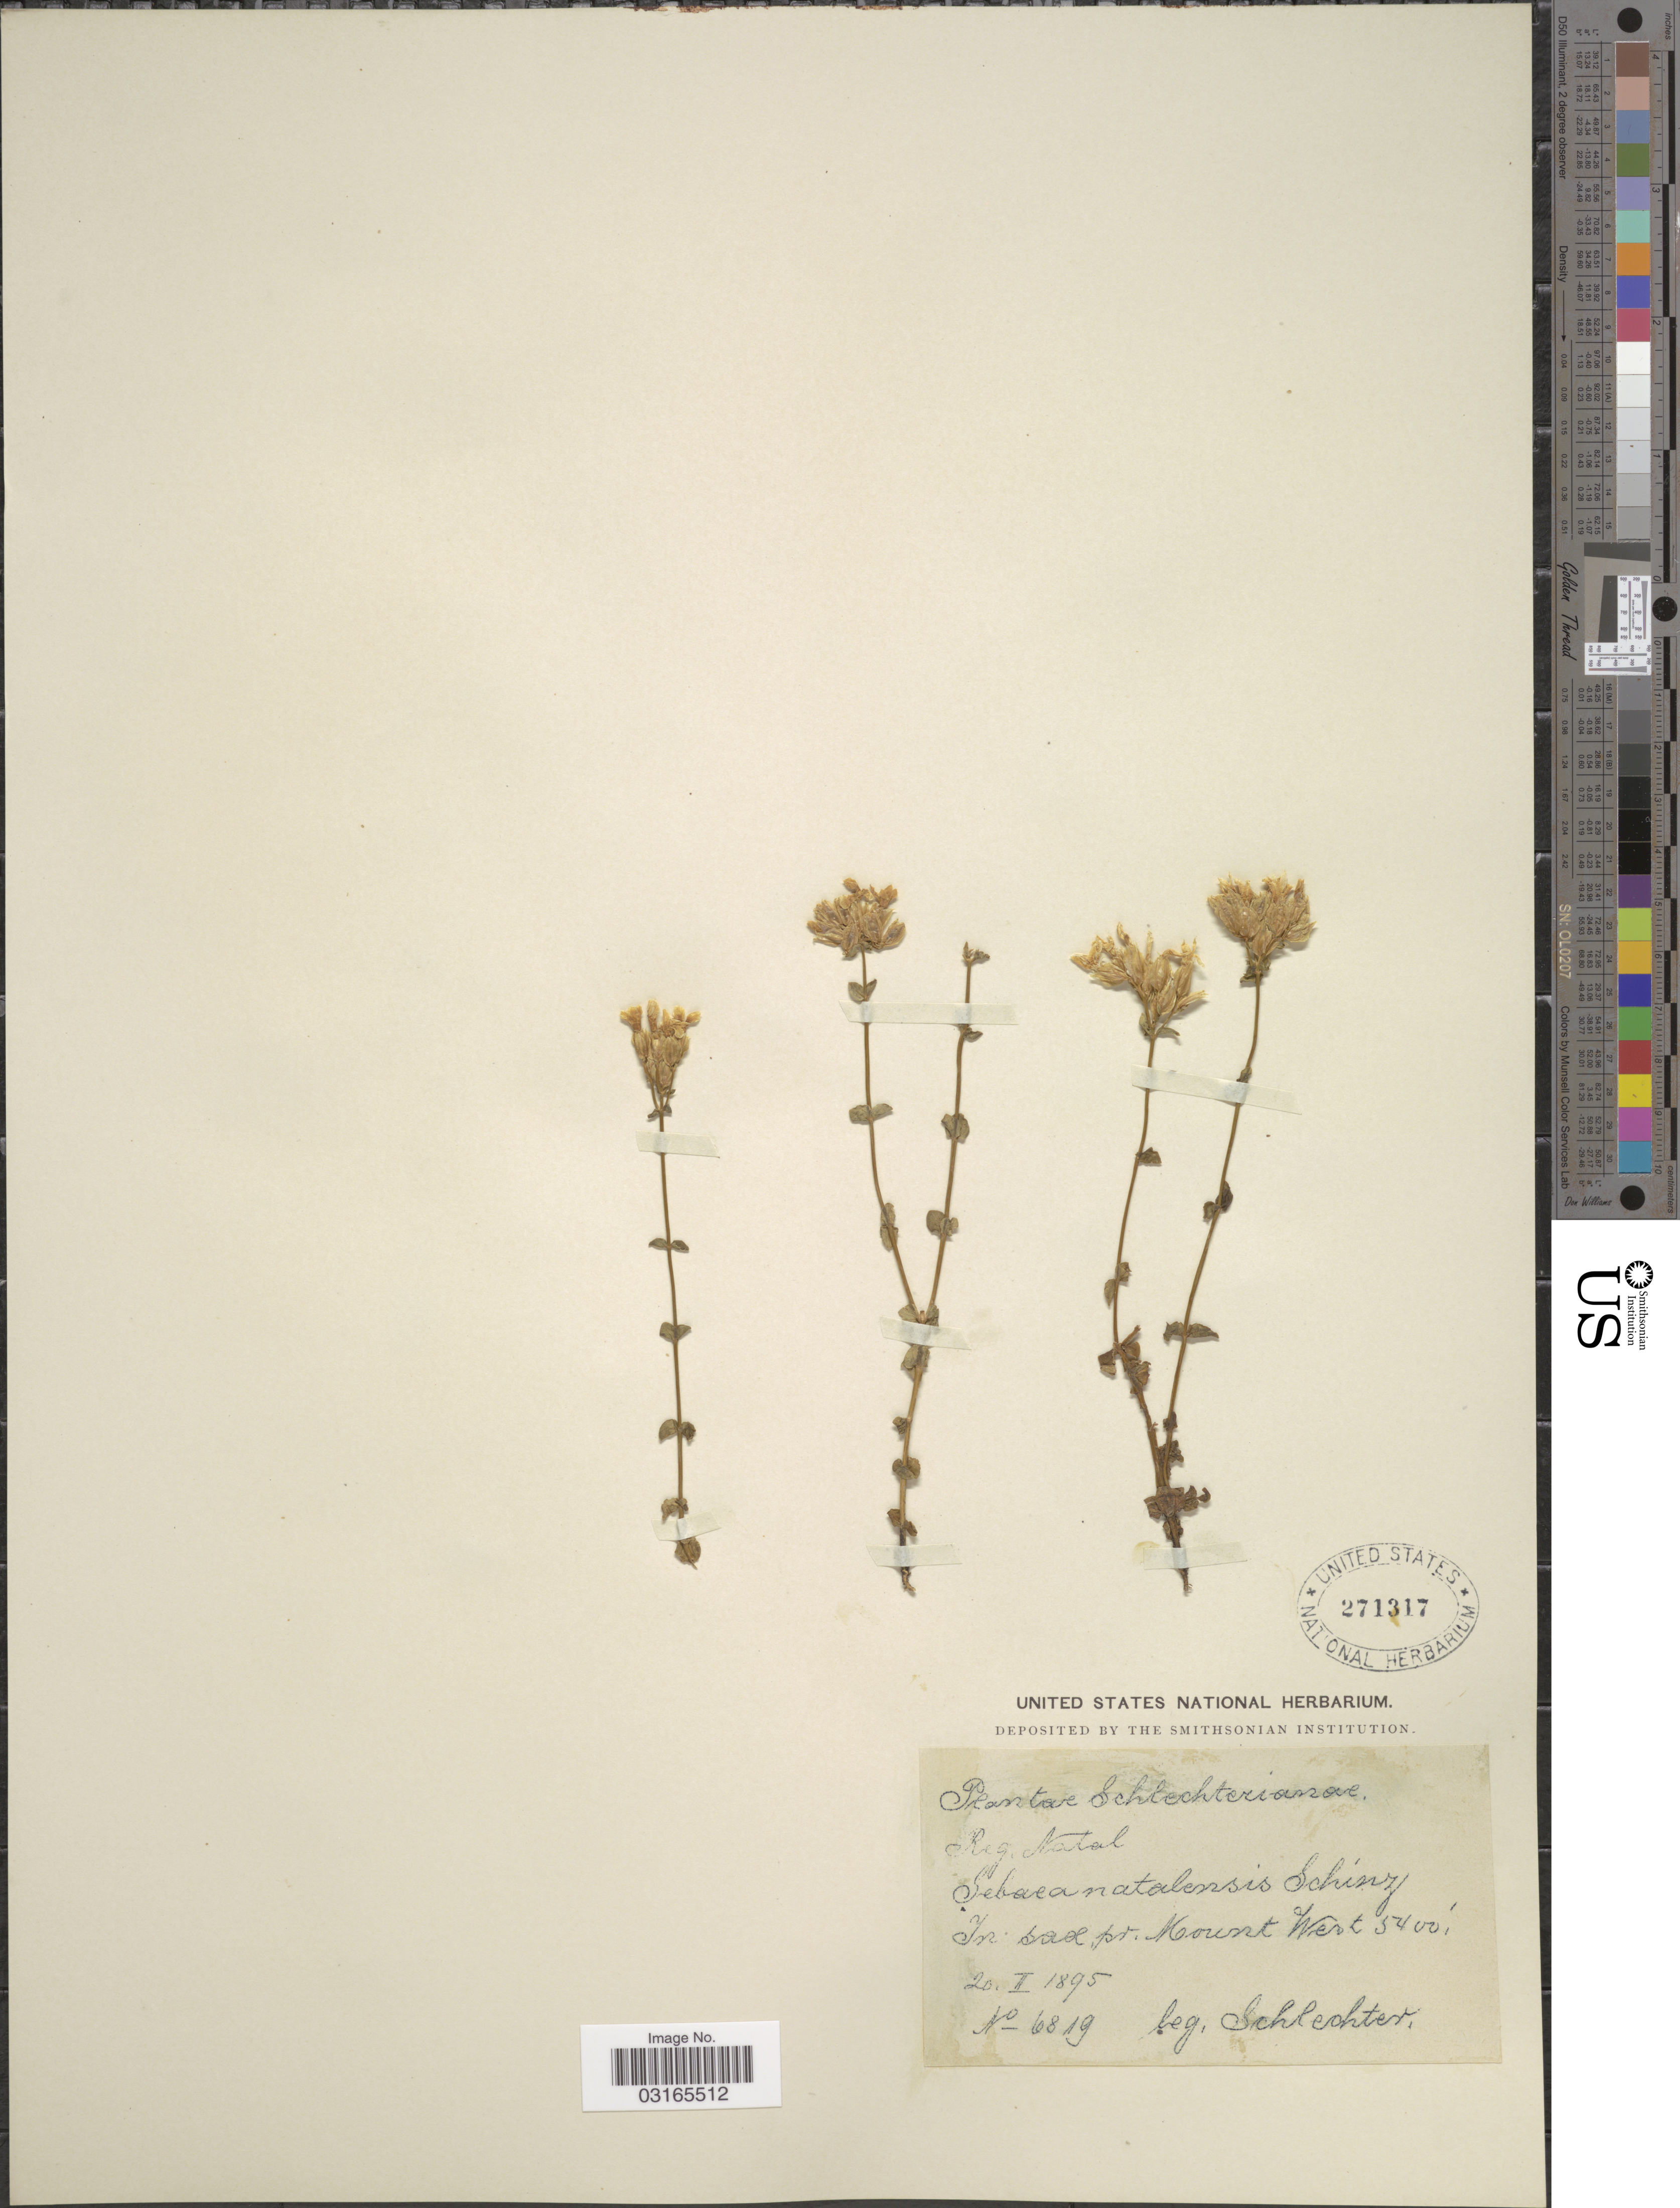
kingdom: Plantae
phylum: Tracheophyta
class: Magnoliopsida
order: Gentianales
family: Gentianaceae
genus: Sebaea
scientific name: Sebaea natalensis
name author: Schinz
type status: Type Collection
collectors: Schlechter, --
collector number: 6819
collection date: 1895-02-20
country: South Africa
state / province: KwaZulu-Natal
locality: Reg. Natal. In sax. pr. Mount West.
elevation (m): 1646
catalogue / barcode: US 271317